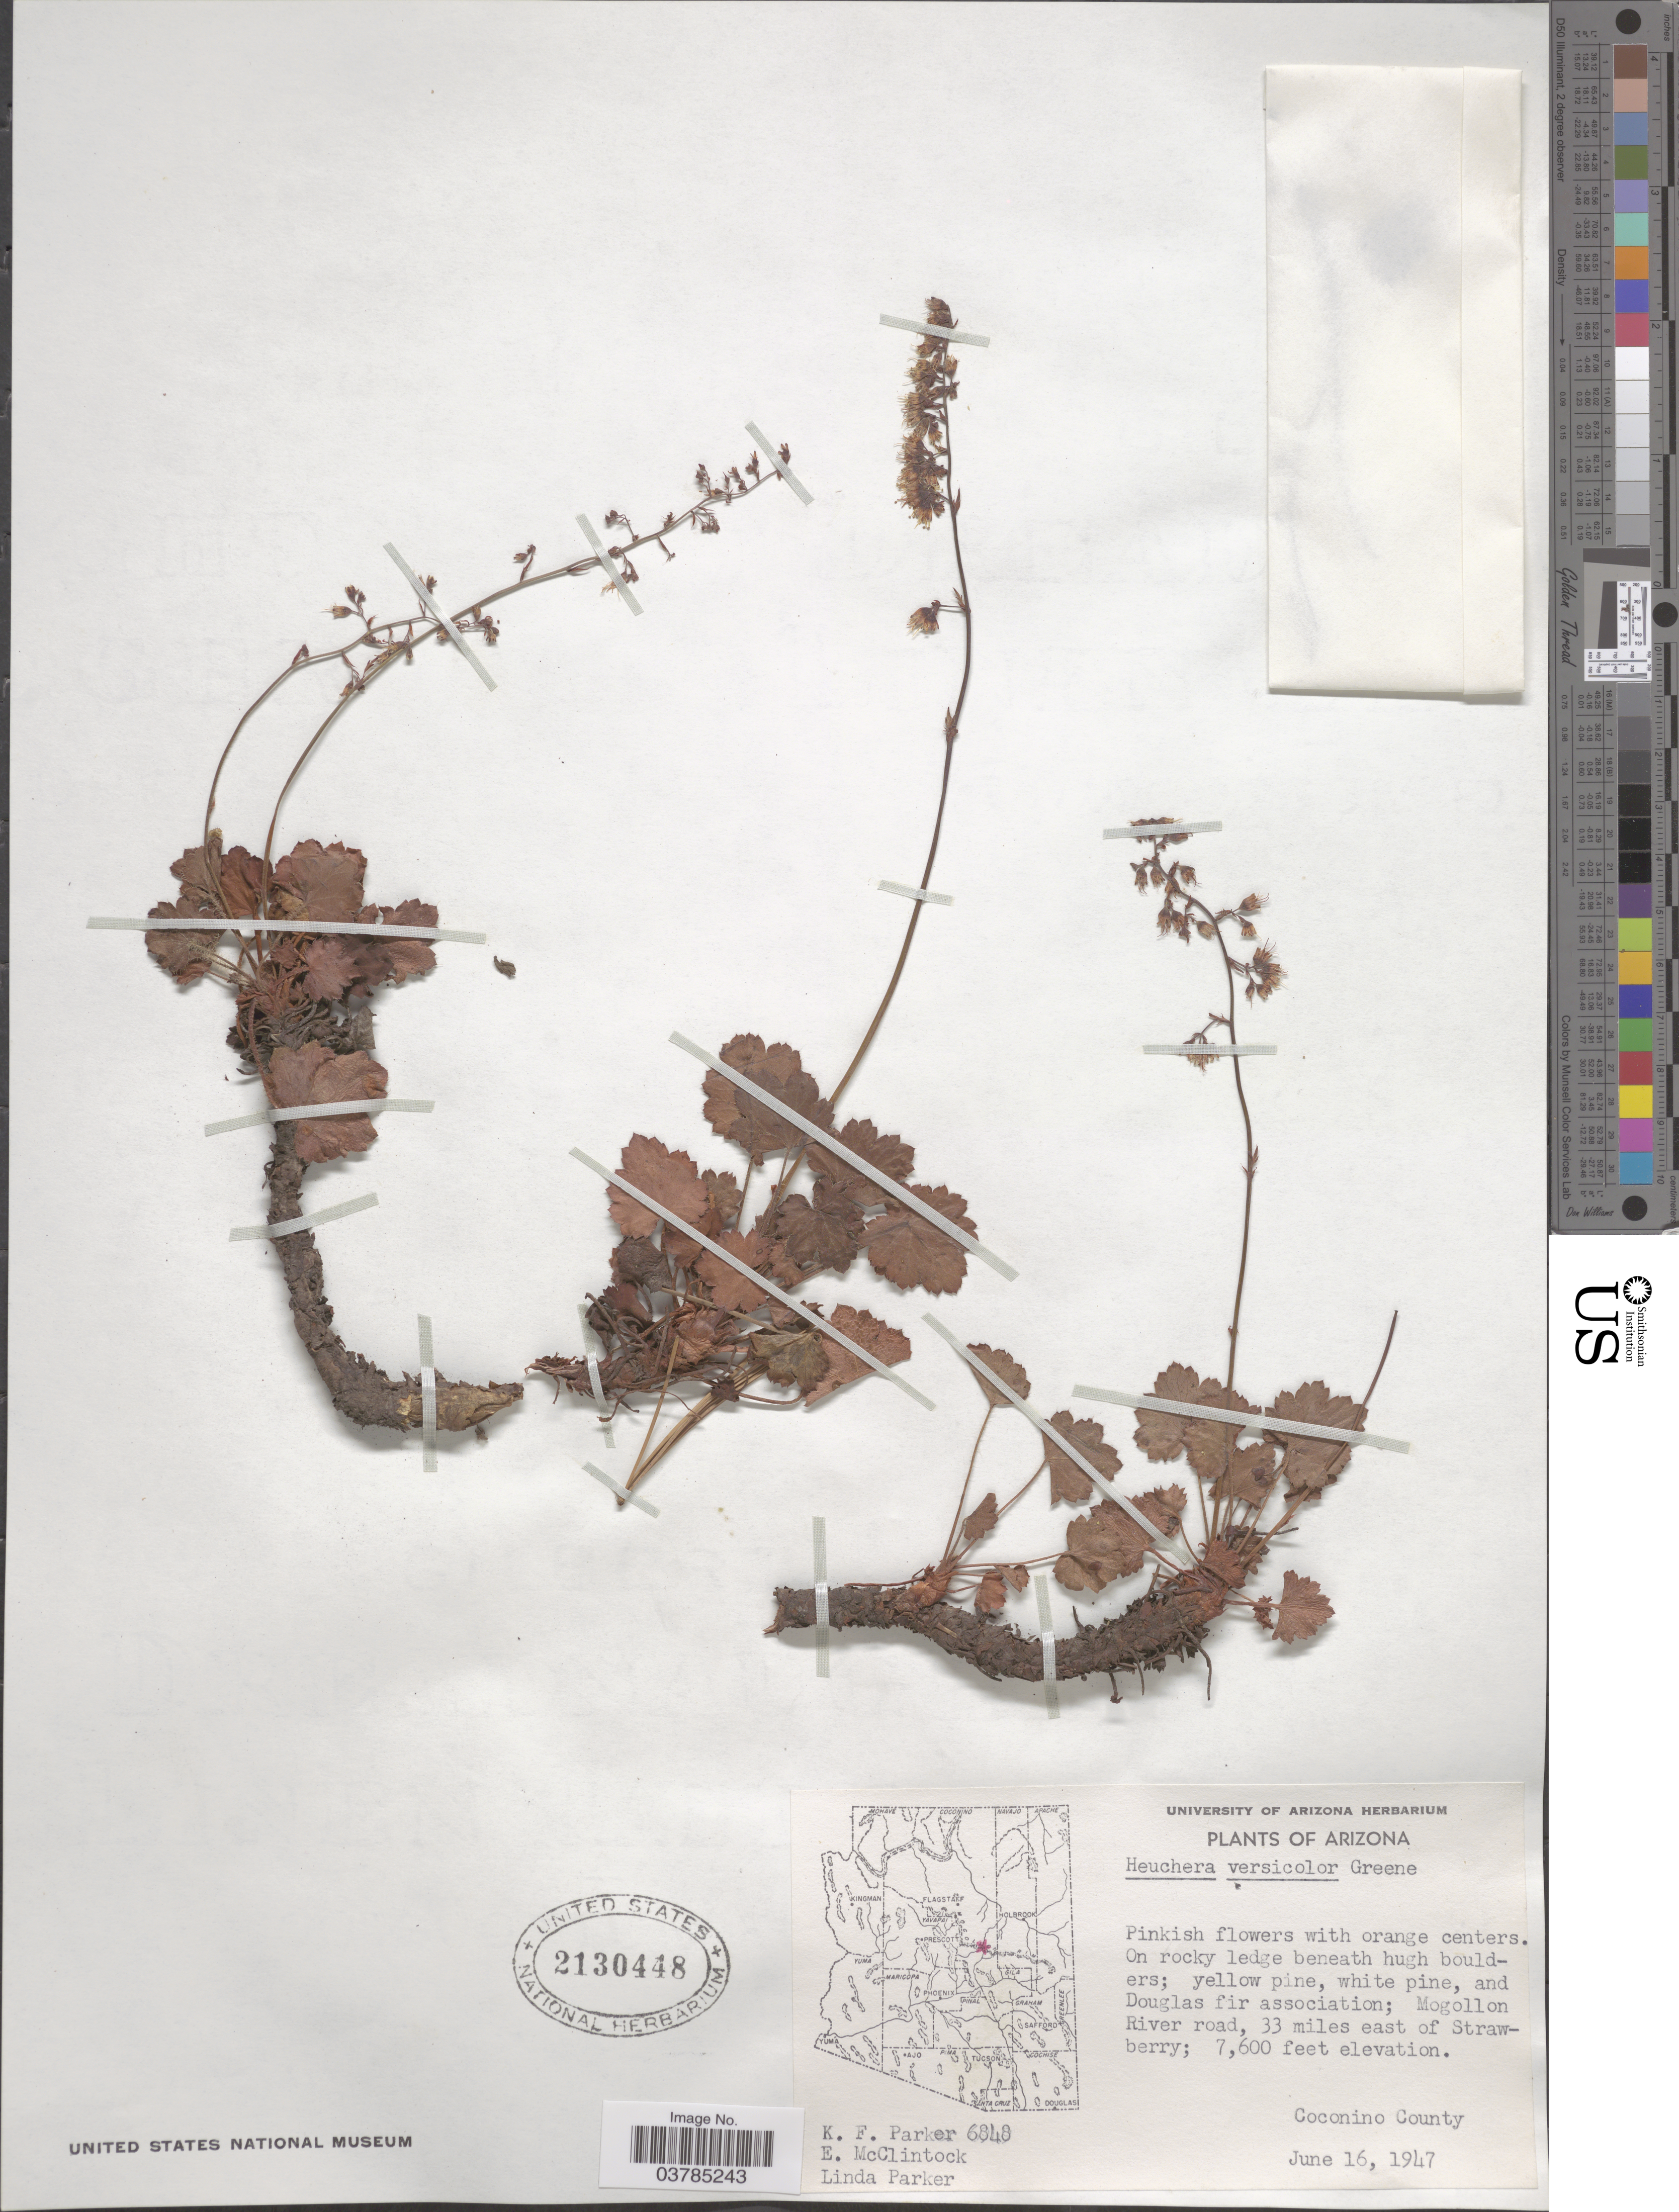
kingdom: Plantae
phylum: Tracheophyta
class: Magnoliopsida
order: Saxifragales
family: Saxifragaceae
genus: Heuchera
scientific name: Heuchera versicolor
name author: Greene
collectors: K. F. Parker, E. McClintock & L. Parker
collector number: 6848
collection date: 1947-06-16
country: United States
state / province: Arizona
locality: On rocky ledge beneath hugh boulders; yellow pine, white pine and Douglas fir association; Mogollon River road, 33 miles east of Strawberry; Coconino County.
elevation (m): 2316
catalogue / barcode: US 2130448